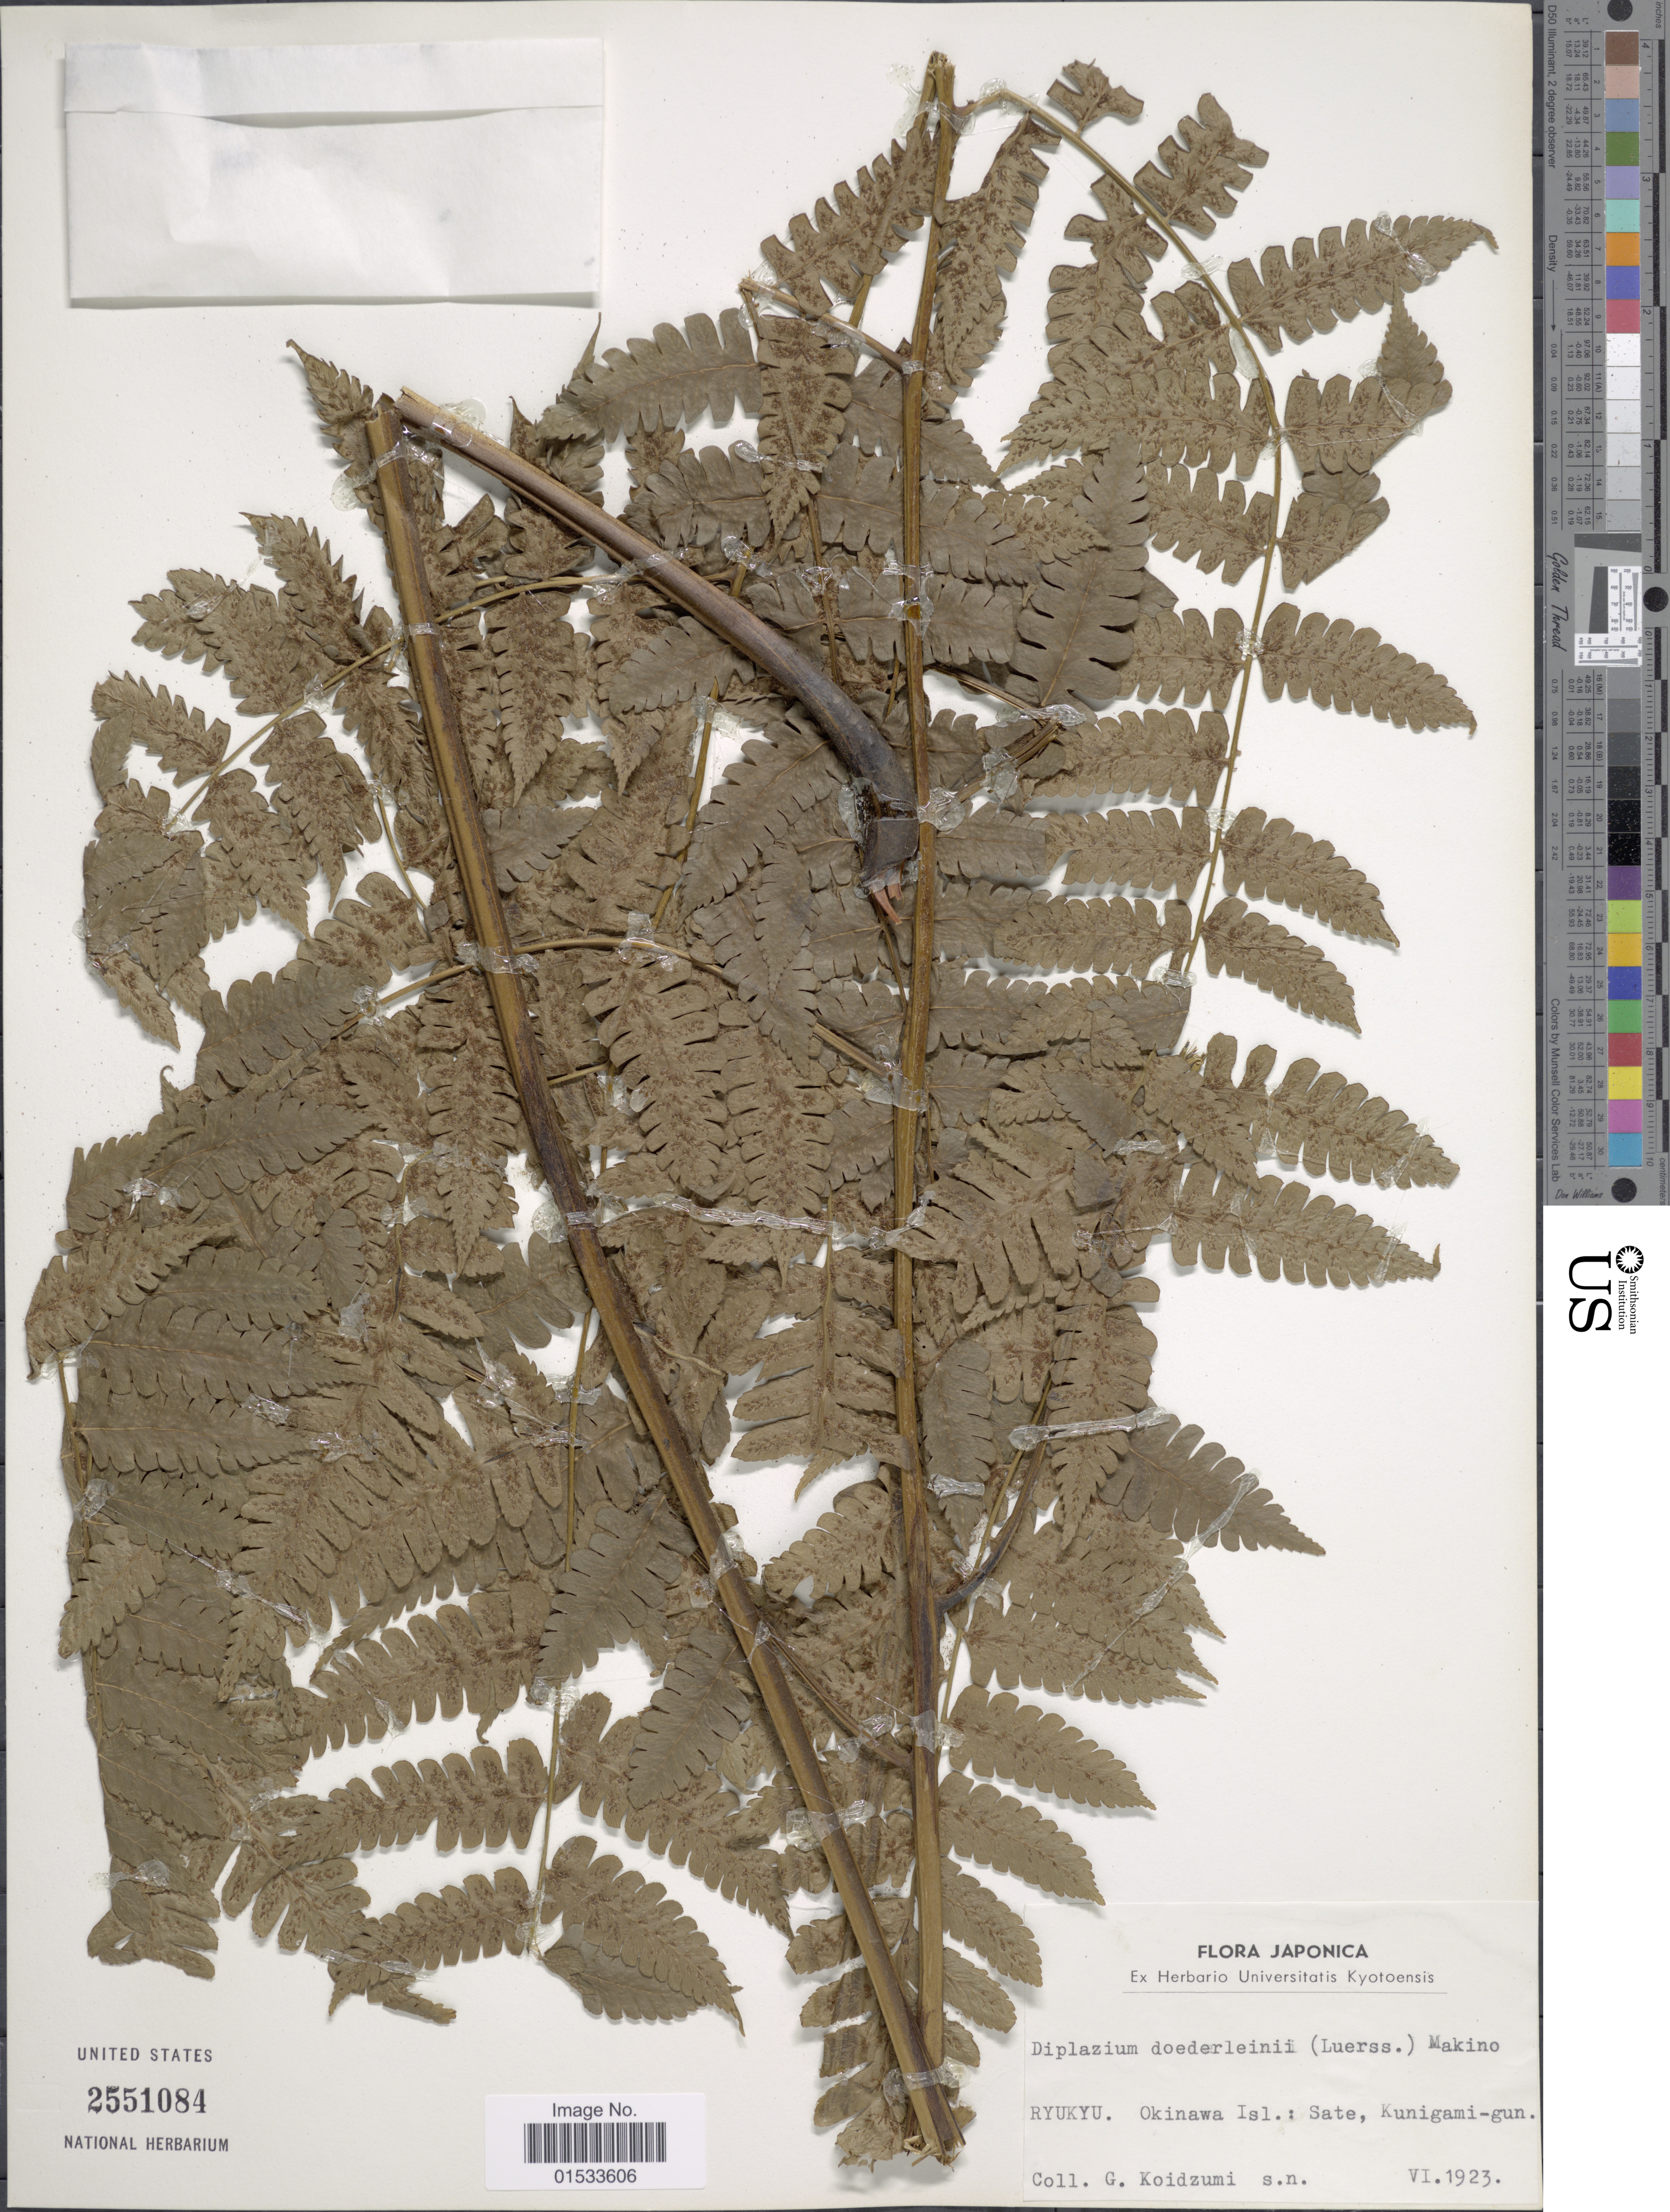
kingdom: Plantae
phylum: Tracheophyta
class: Polypodiopsida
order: Polypodiales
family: Athyriaceae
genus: Diplazium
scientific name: Diplazium doederleinii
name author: (Luerss.) Makino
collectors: G. Koidzumi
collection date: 1923-05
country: Japan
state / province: Okinawa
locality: Okinawa Isl.: State, Kunigami- gun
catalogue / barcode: US 2551084